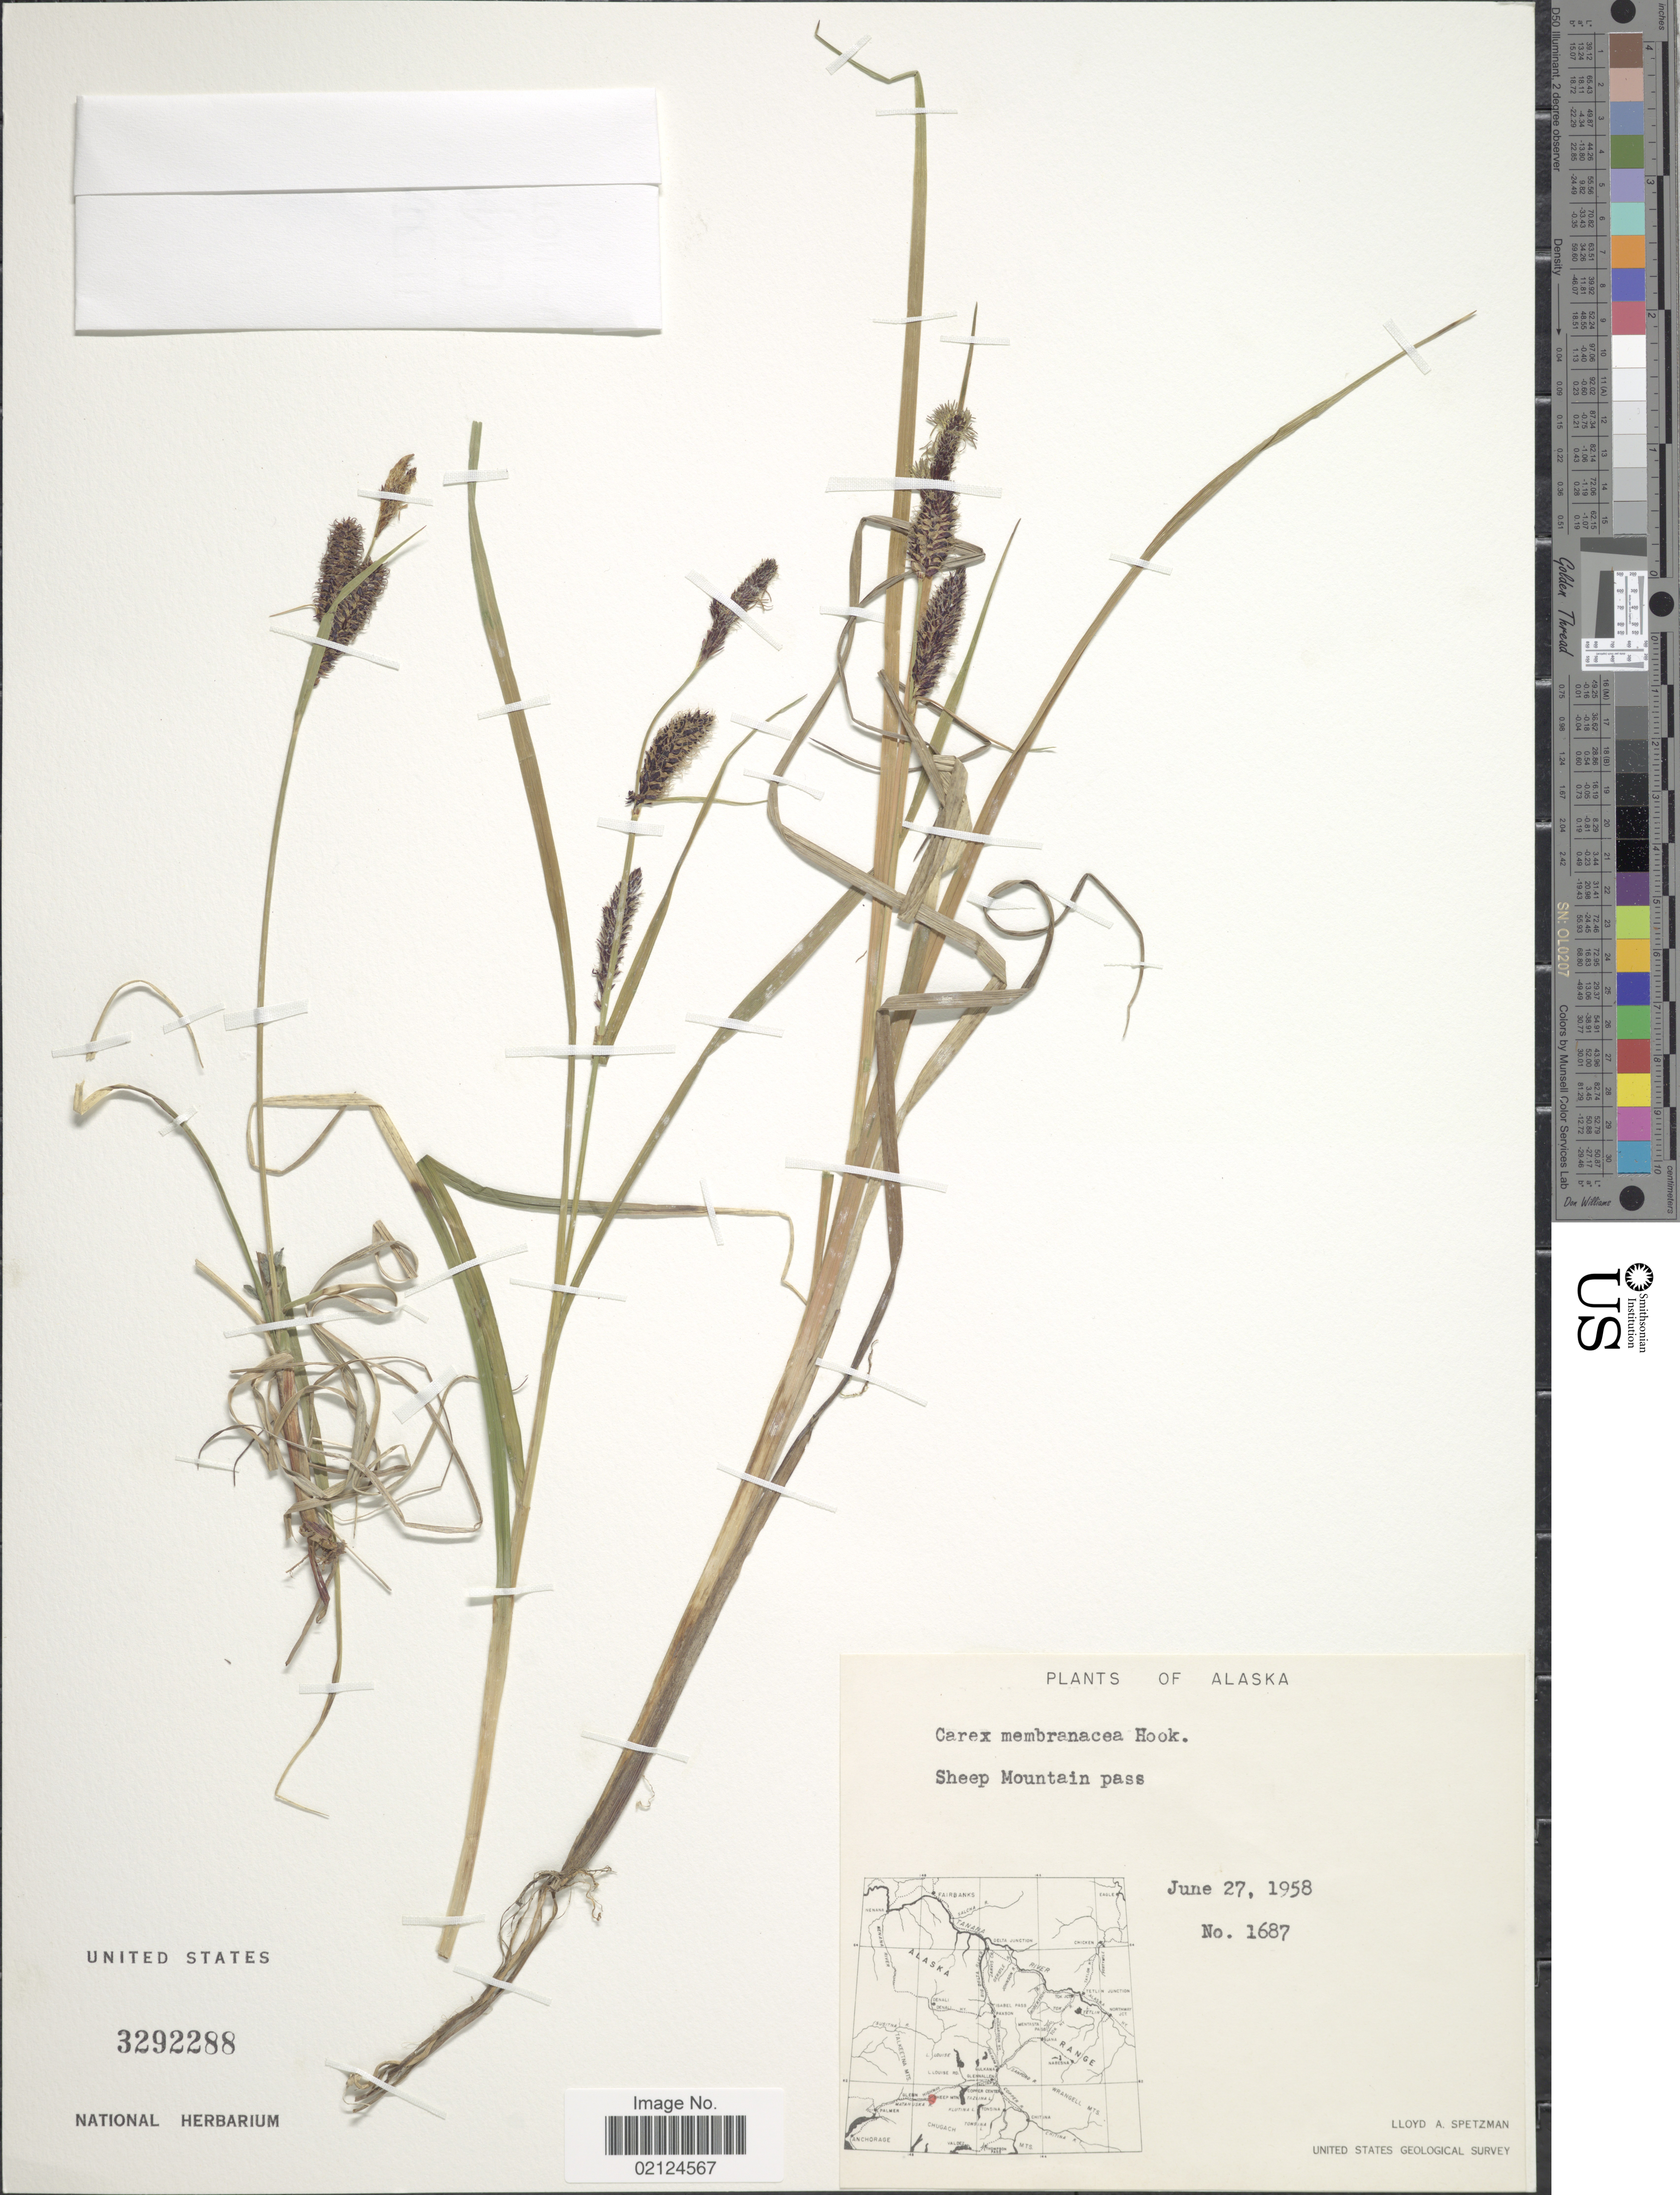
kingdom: Plantae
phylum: Tracheophyta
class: Liliopsida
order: Poales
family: Cyperaceae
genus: Carex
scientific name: Carex membranacea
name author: Hook.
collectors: L. Spetzman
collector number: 1687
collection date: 1958-06-27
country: United States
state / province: Alaska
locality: Sheep Mountain pass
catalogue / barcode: US 3292288